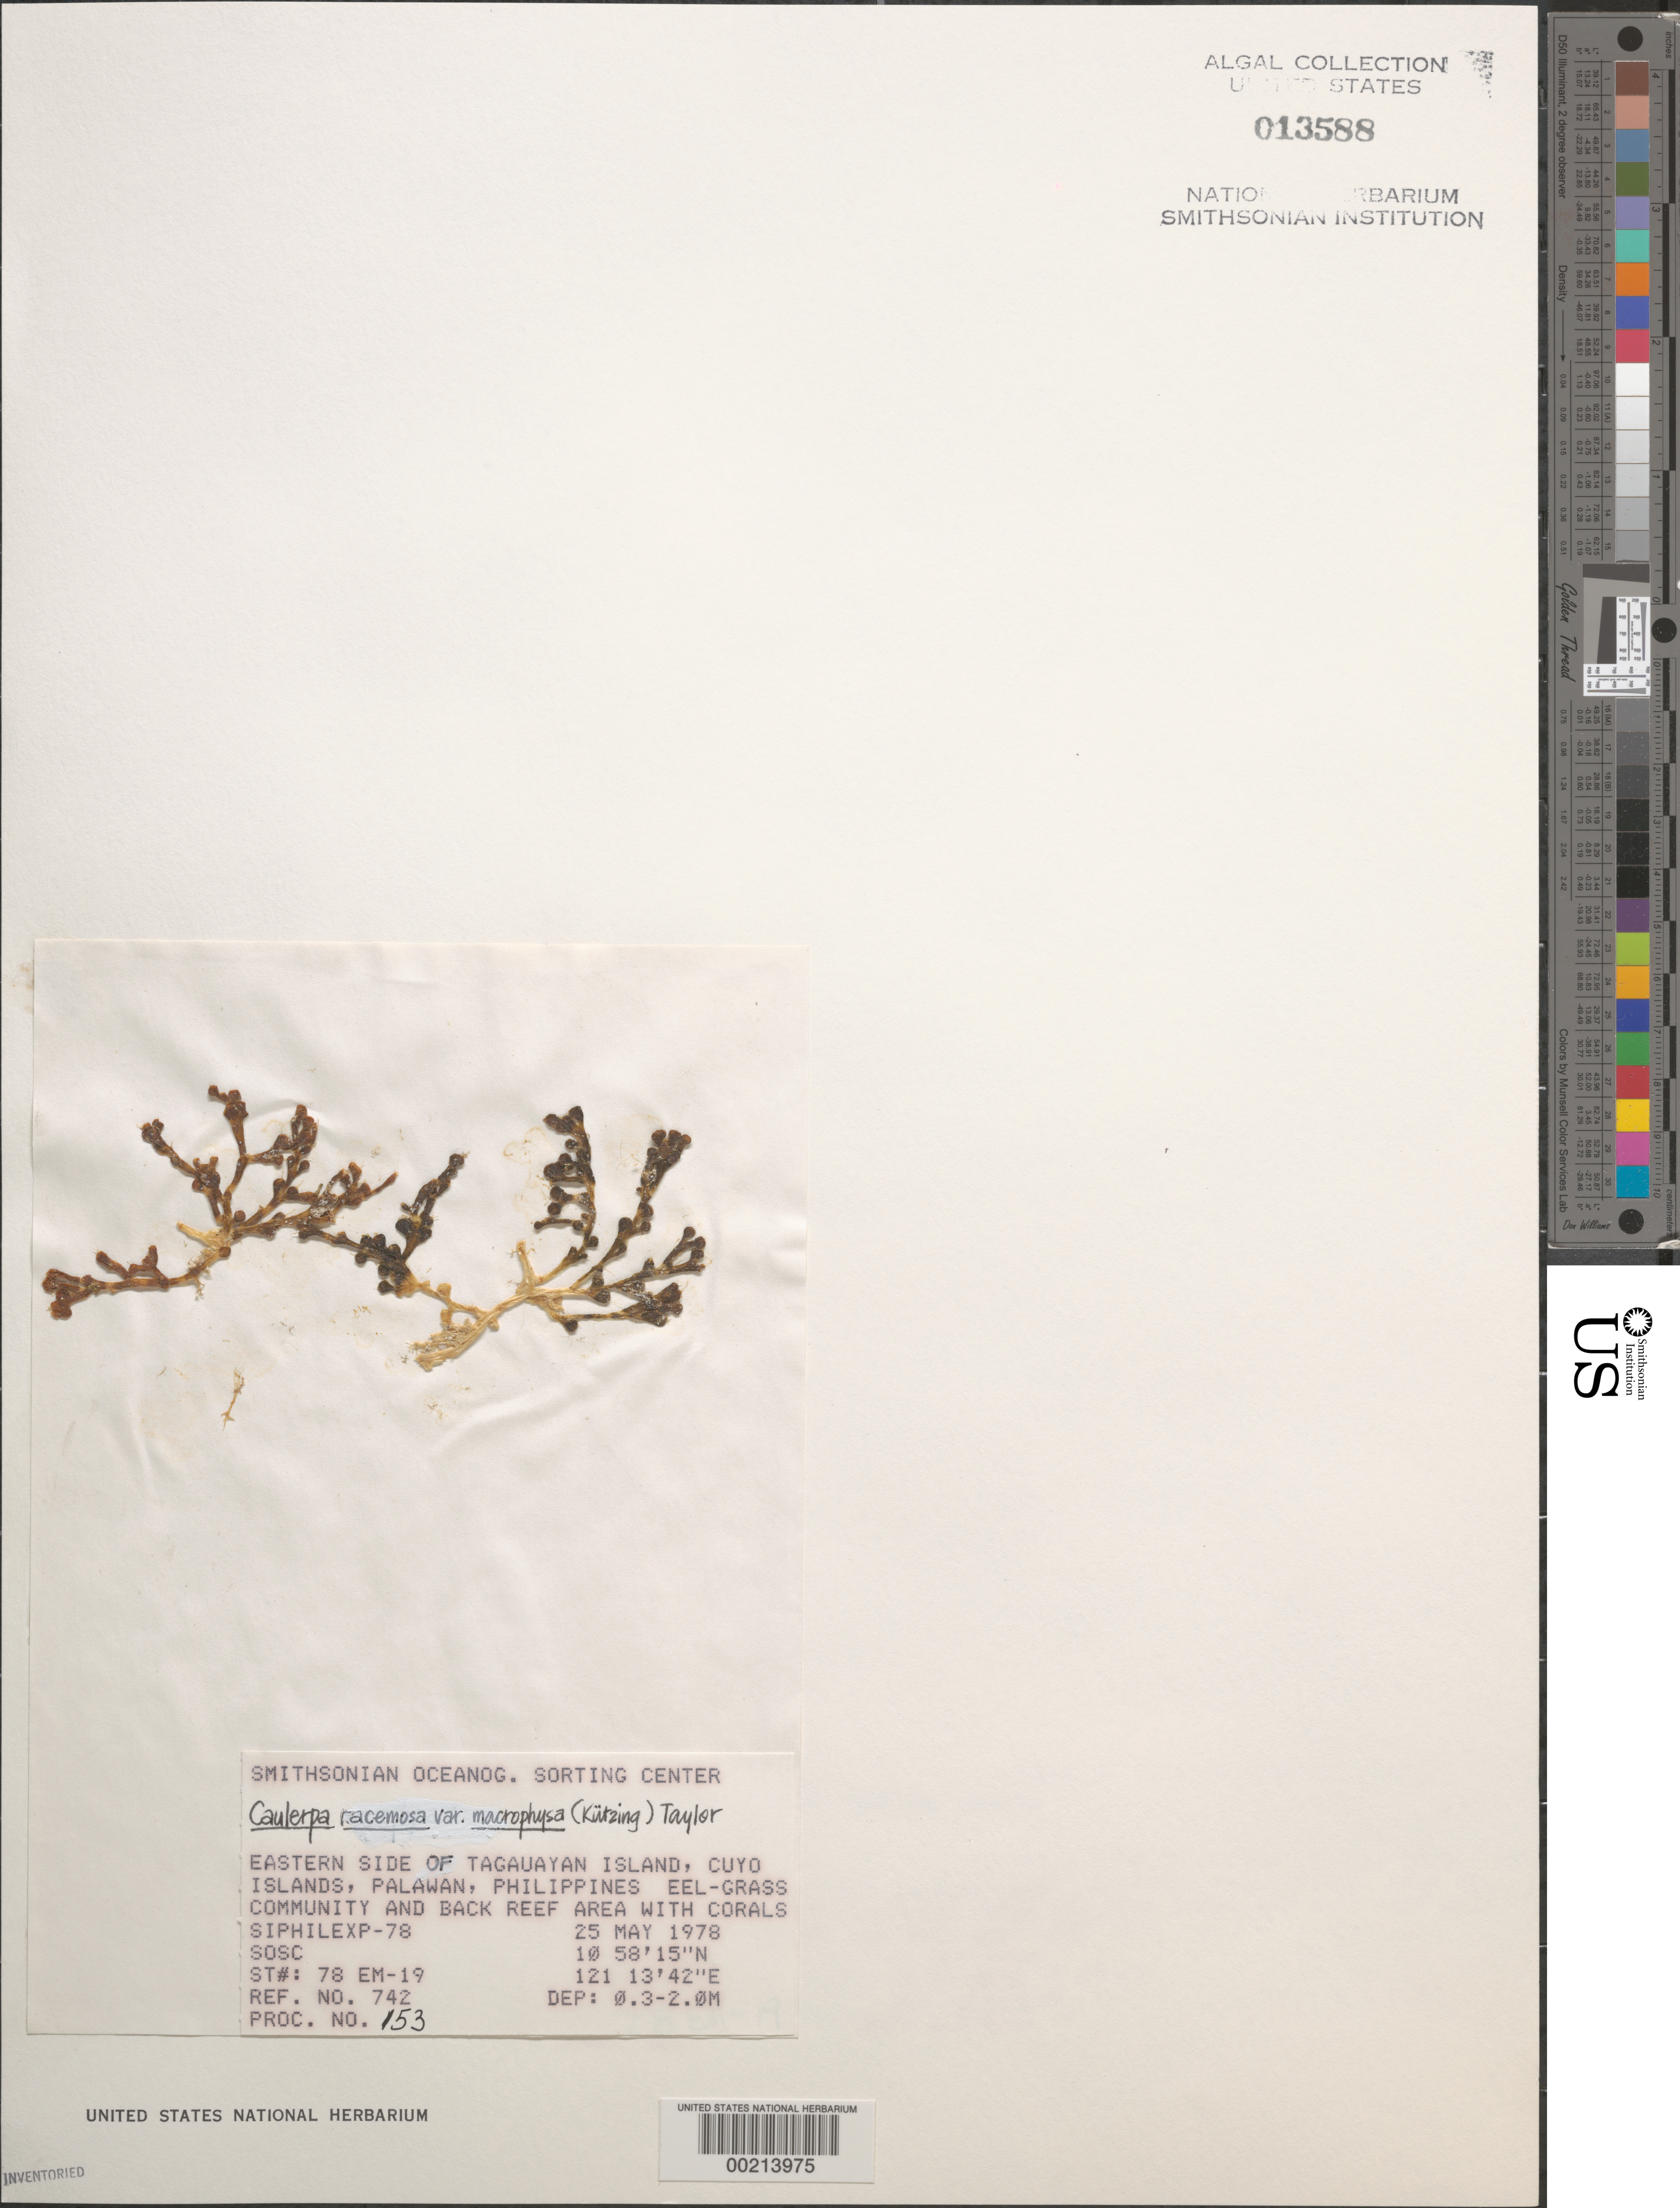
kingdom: Plantae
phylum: Chlorophyta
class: Ulvophyceae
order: Bryopsidales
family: Caulerpaceae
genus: Caulerpa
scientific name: Caulerpa racemosa var. macrophysa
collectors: SOSC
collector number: Station 78 Em-19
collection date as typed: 25 May 1978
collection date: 1978-05-25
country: Philippines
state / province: Mimaropa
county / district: Palawan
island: Tagauayan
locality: Eastern side of island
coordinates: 10 58' 15" N, 121 13' 42" E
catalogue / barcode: US 13588